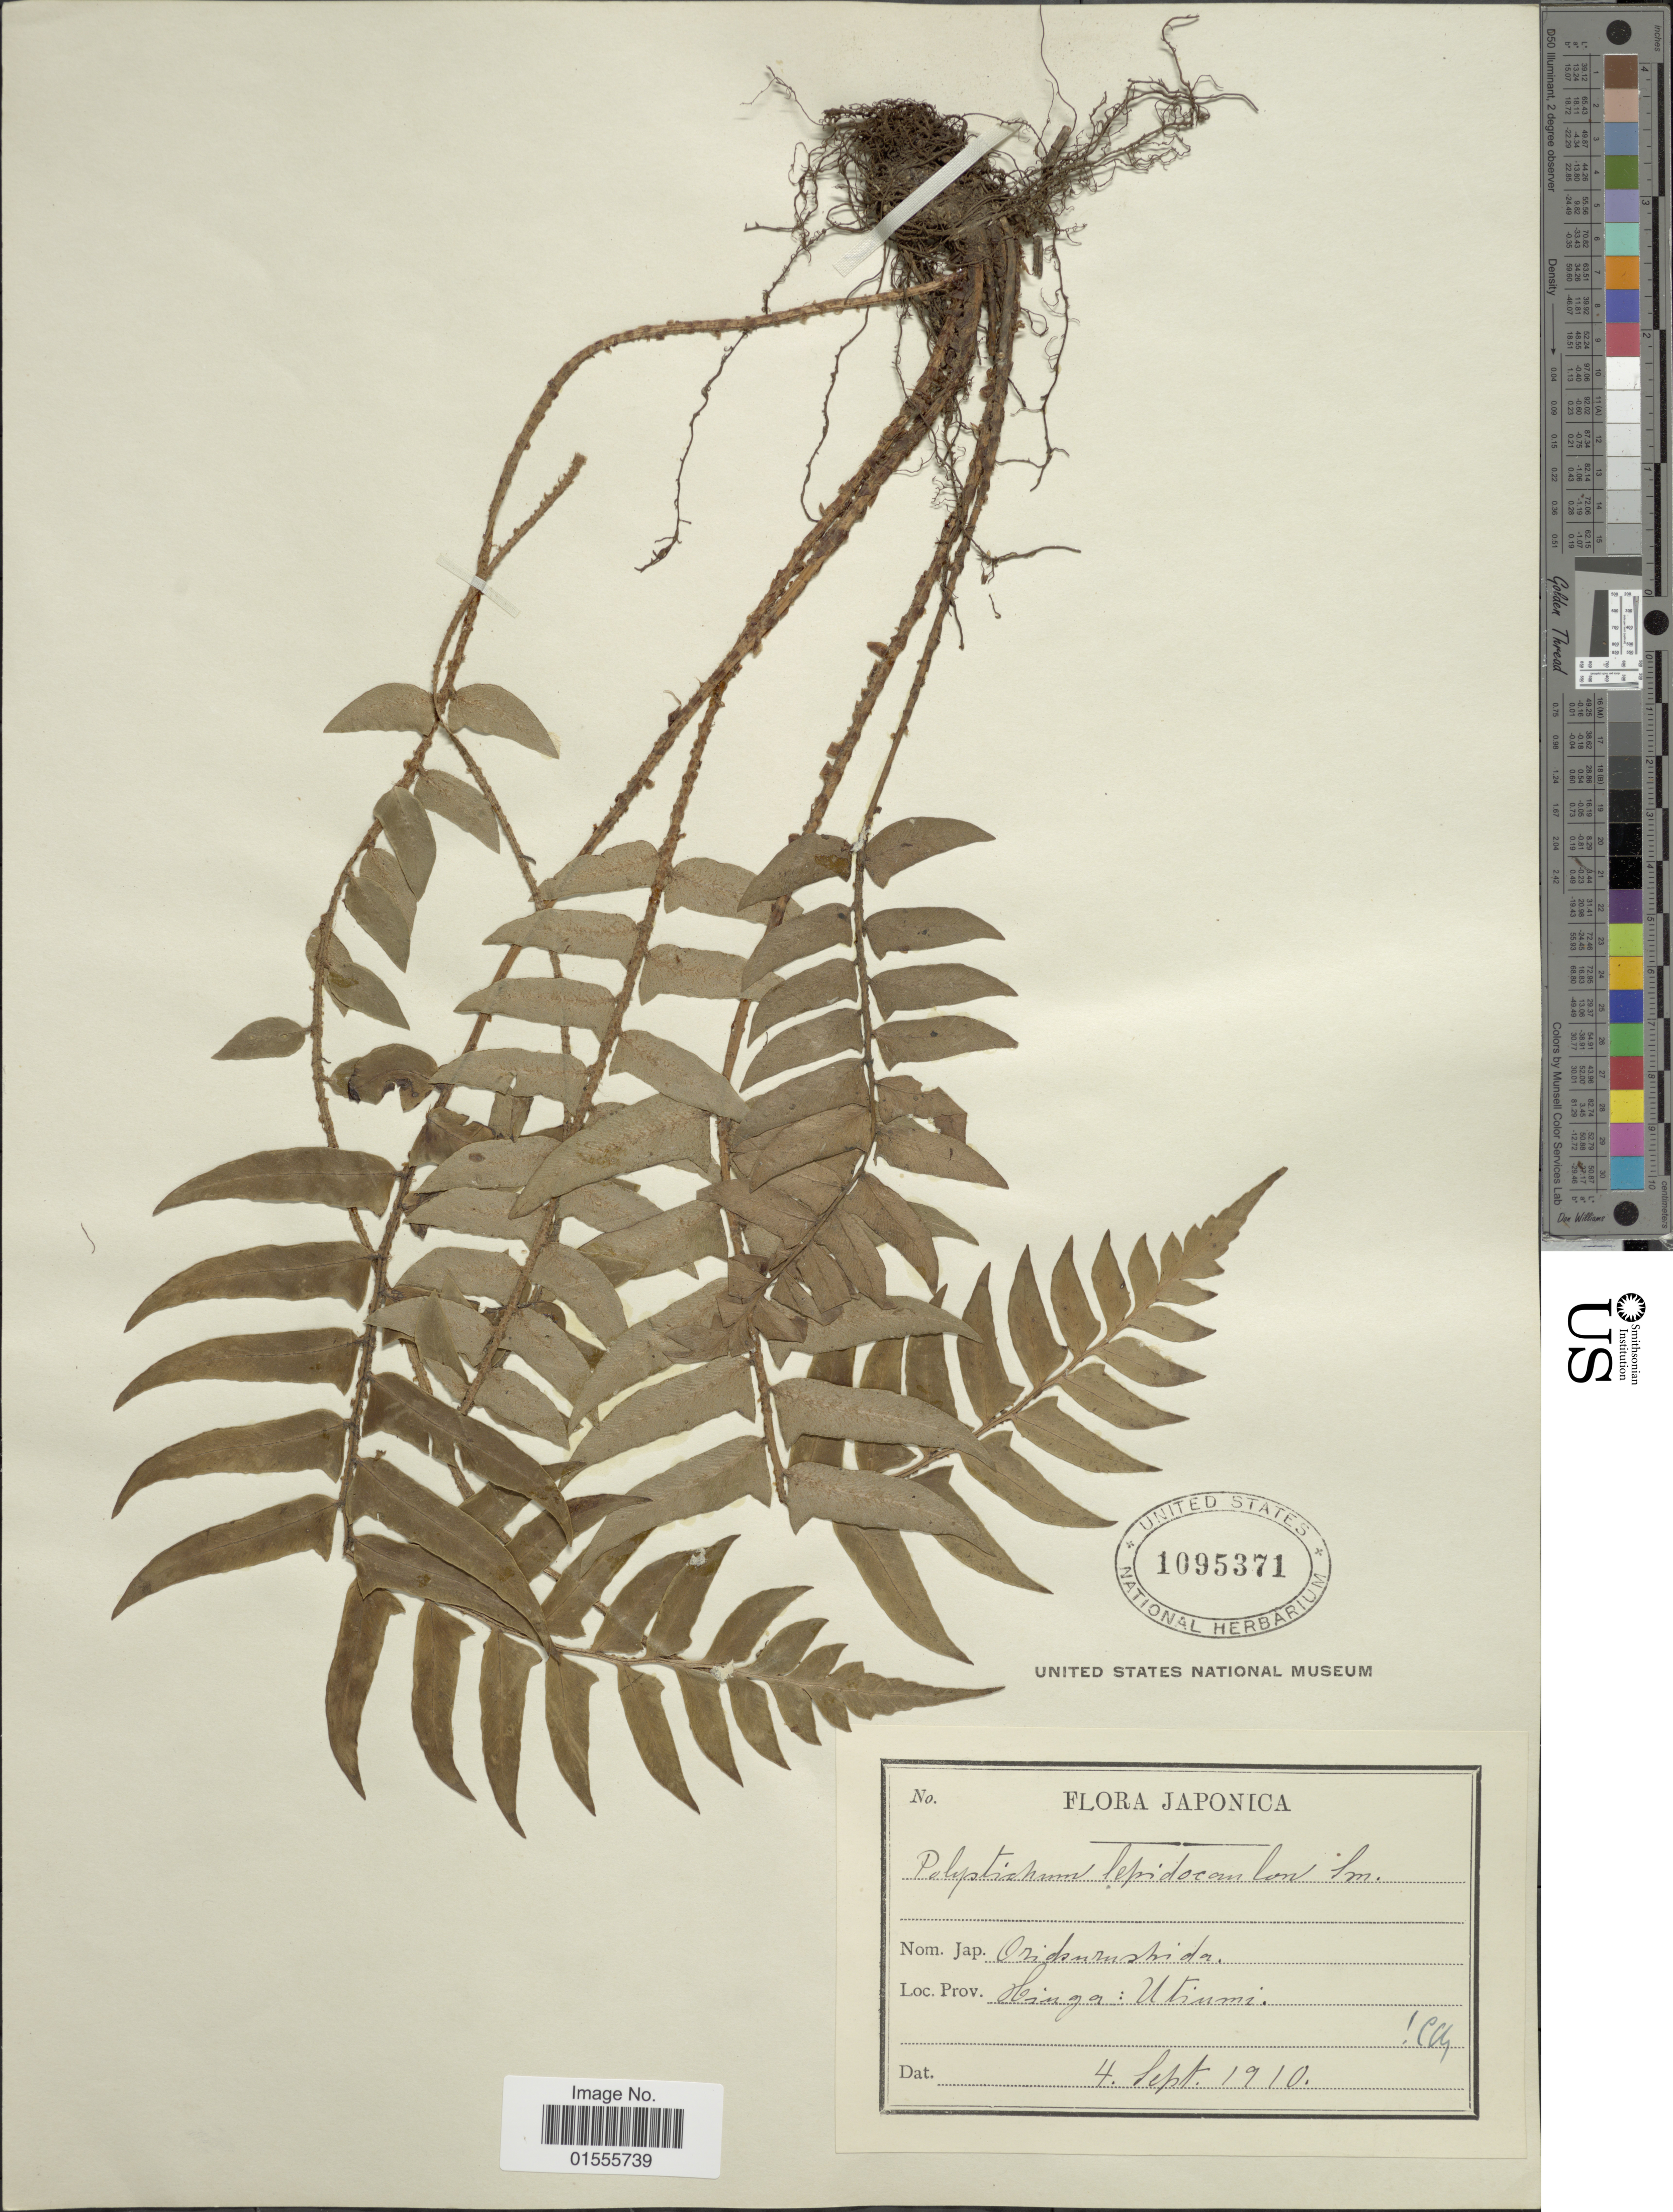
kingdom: Plantae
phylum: Tracheophyta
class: Polypodiopsida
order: Polypodiales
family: Dryopteridaceae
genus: Cyrtomidictyum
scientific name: Cyrtomidictyum lepidocaulon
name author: (Hook.) Ching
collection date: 1910-09-04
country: Japan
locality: Hinga: Utiumi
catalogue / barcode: US 1095371